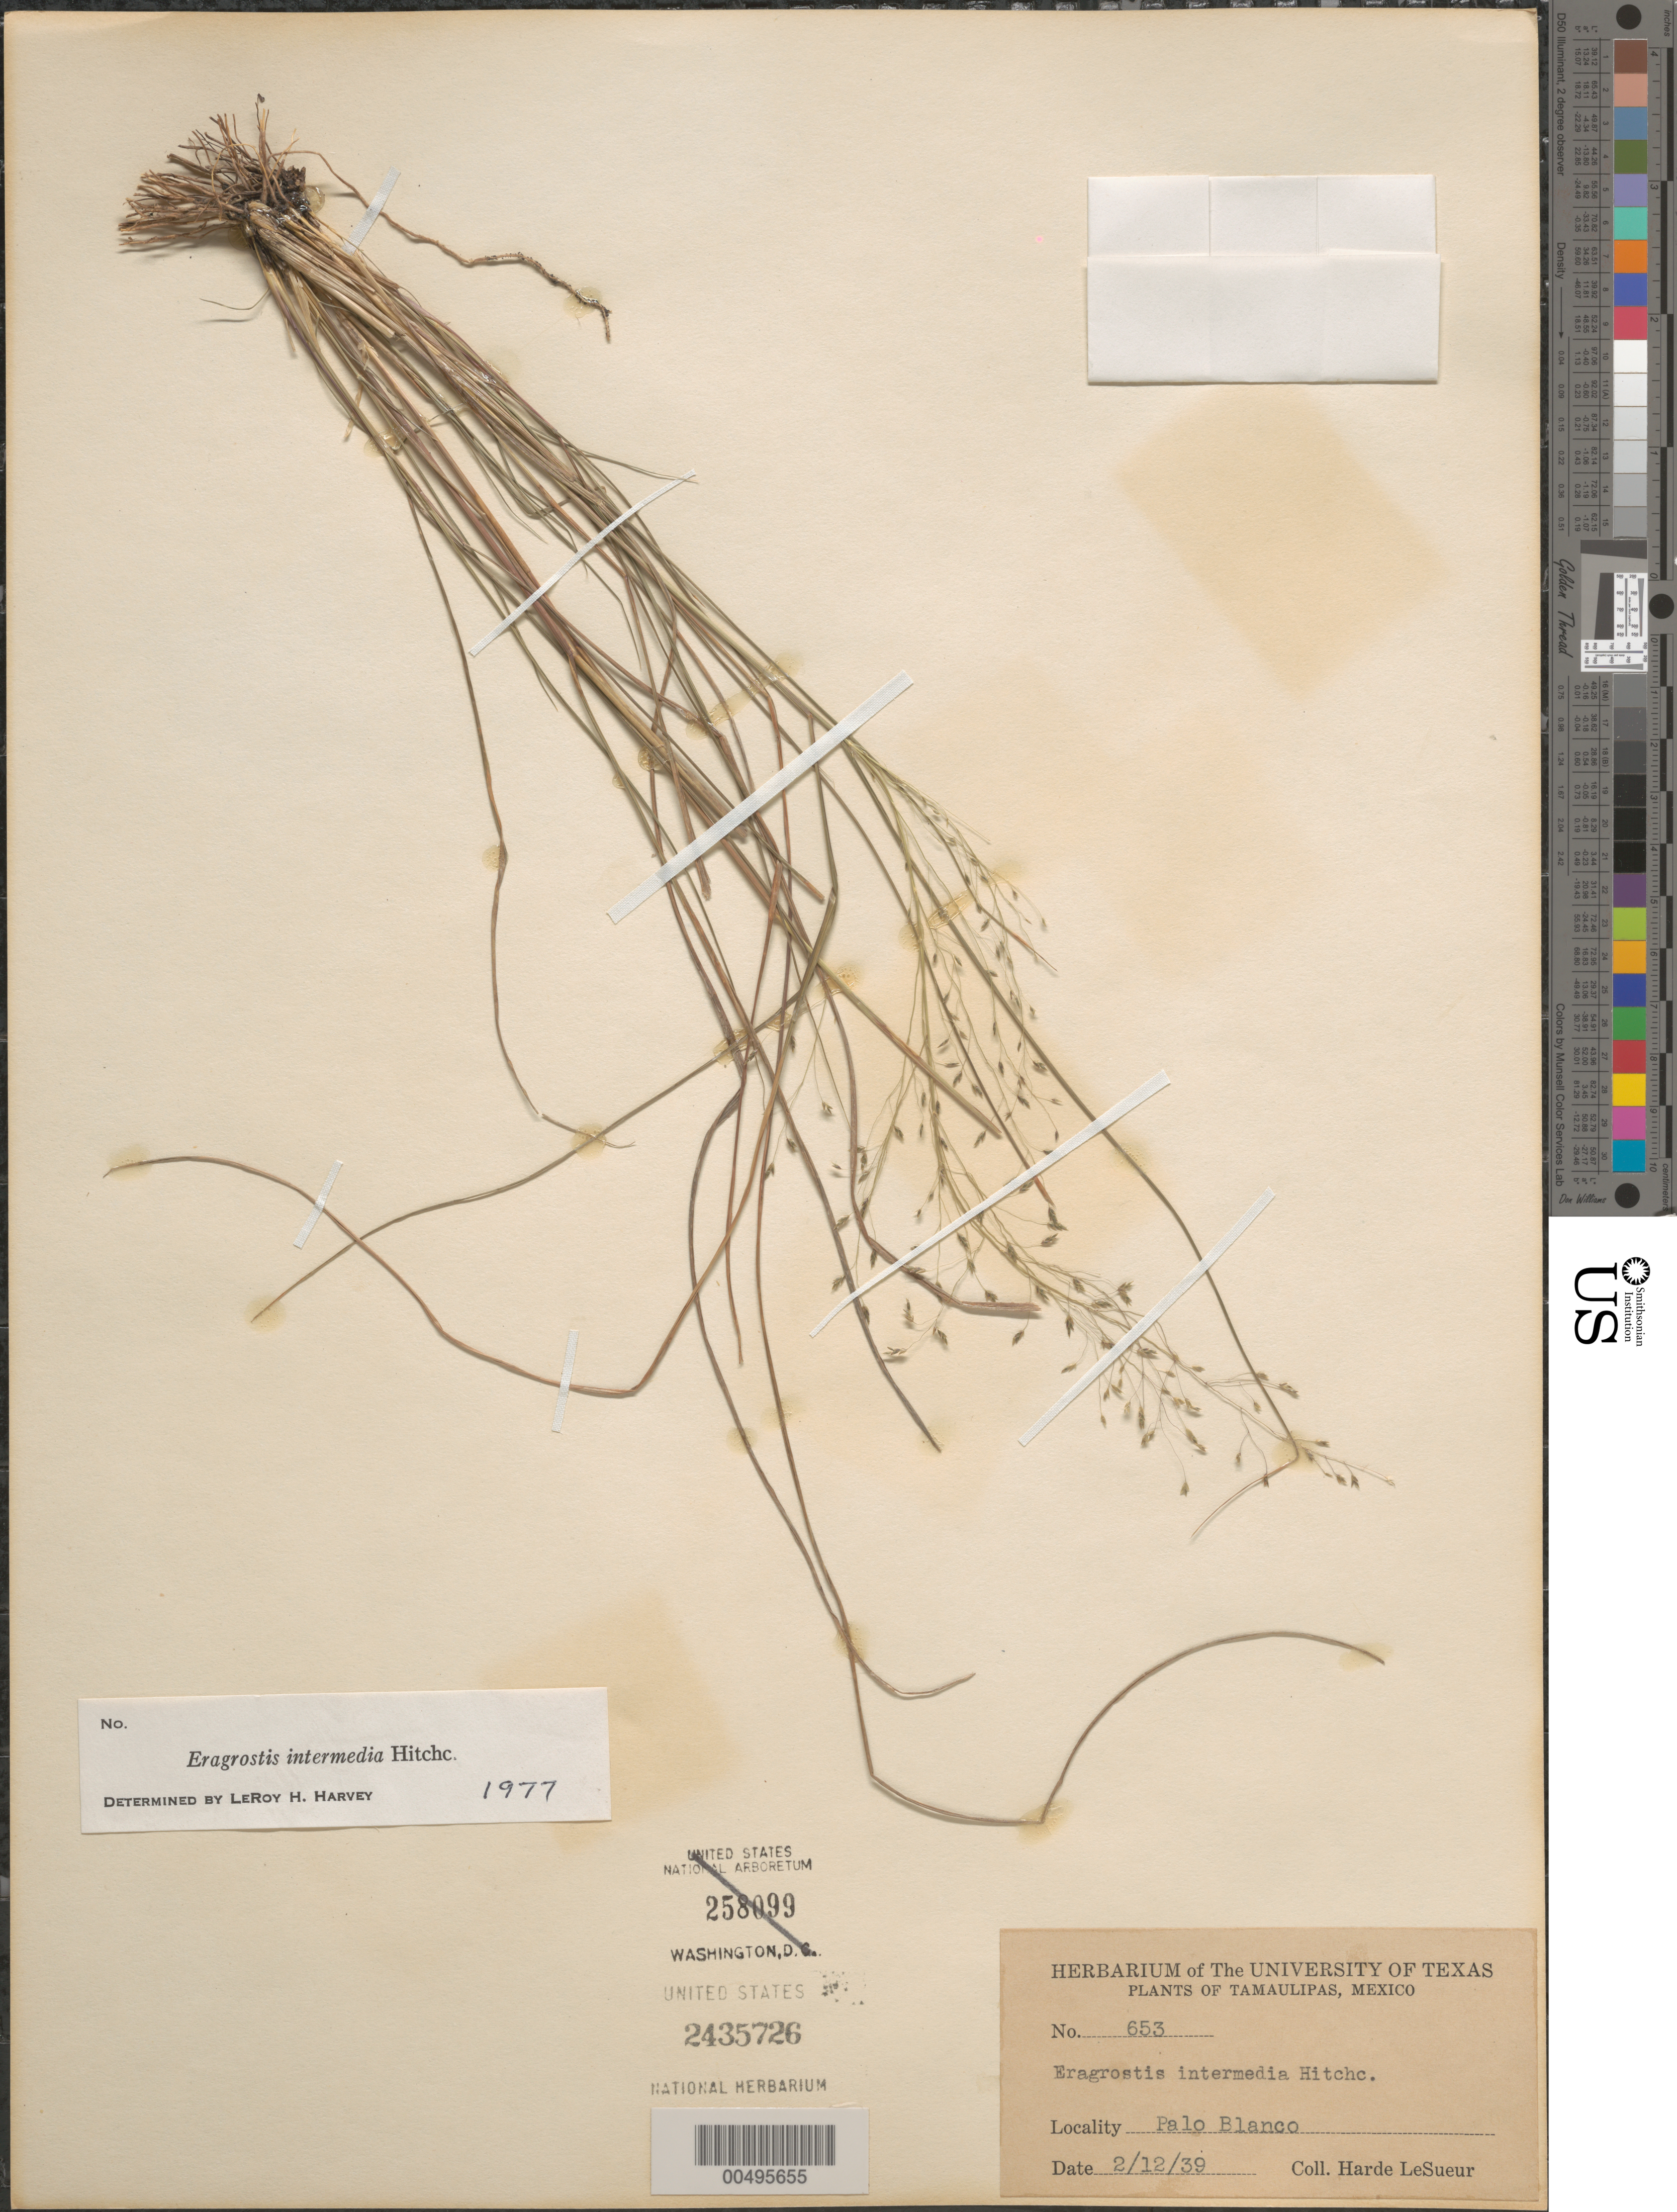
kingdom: Plantae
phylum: Tracheophyta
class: Liliopsida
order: Poales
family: Poaceae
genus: Eragrostis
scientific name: Eragrostis intermedia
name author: Hitchc.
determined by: Harvey, L. H.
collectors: D. H. LeSueur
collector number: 653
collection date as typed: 2 Dec 1939 or 12 Feb 1939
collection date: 1939-02-12 or 1939-12-02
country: Mexico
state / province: Tamaulipas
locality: Palo Blanco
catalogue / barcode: US 2435726